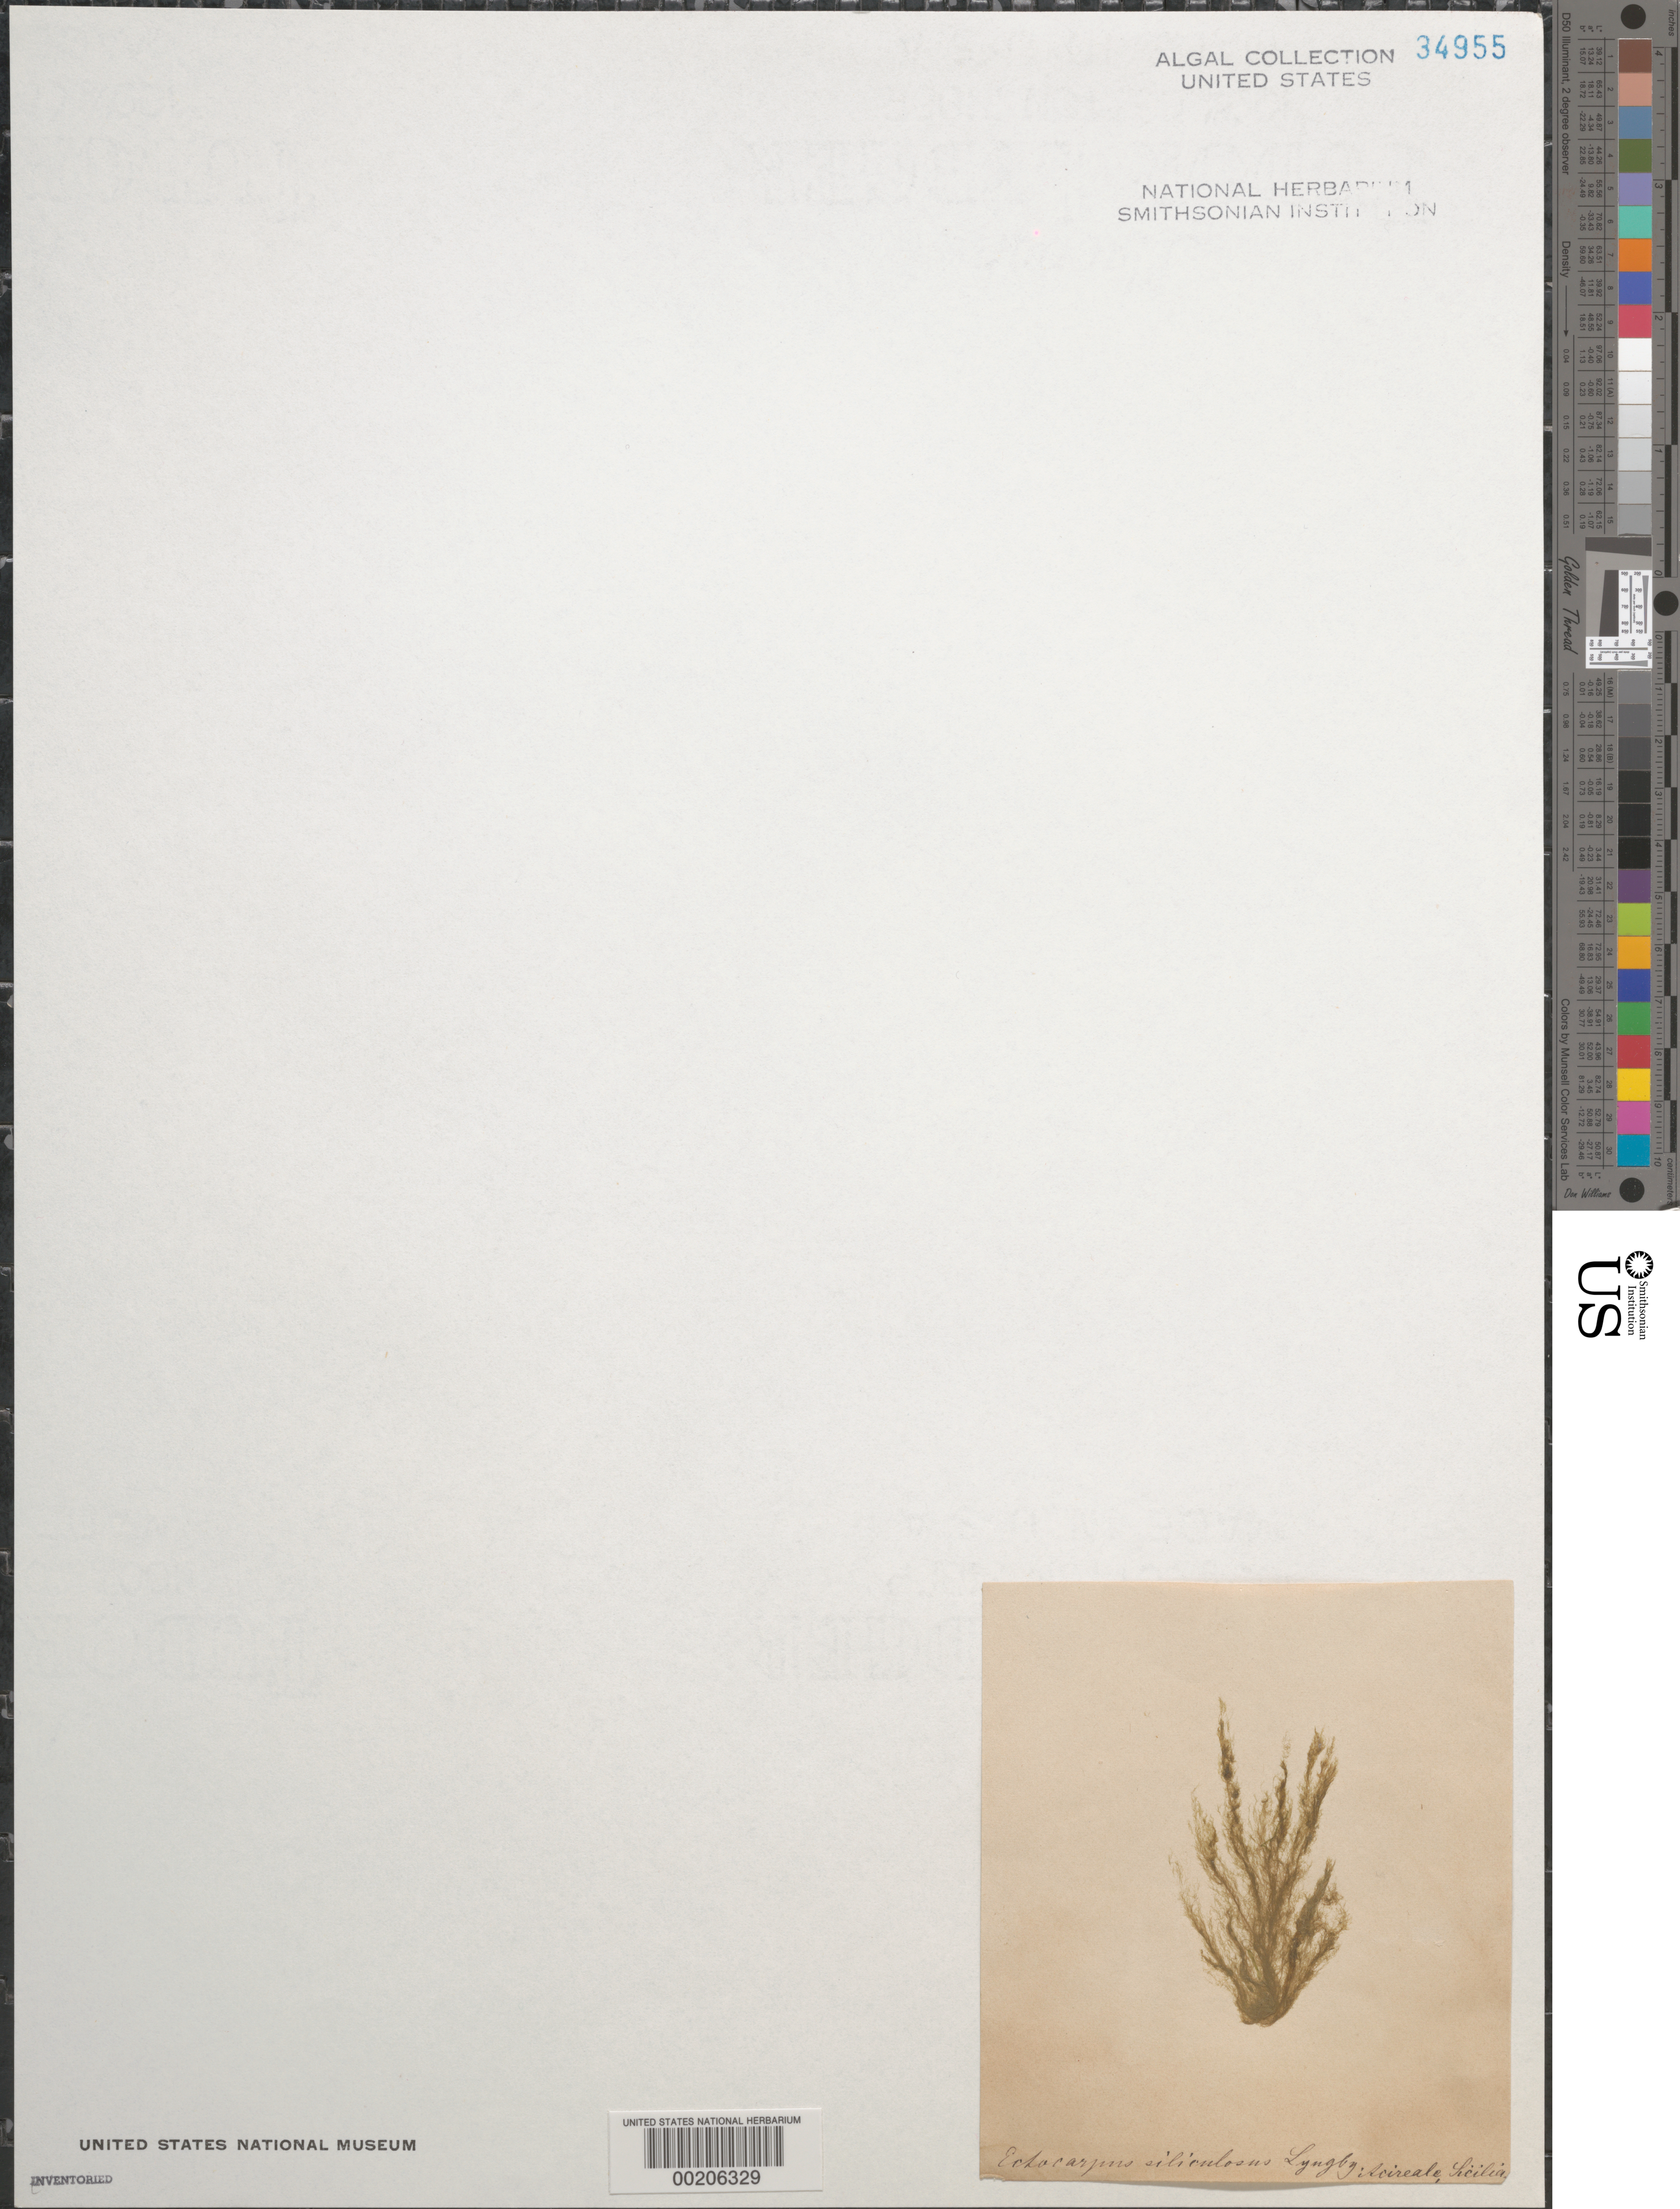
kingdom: Chromista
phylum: Ochrophyta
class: Phaeophyceae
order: Ectocarpales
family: Ectocarpaceae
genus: Ectocarpus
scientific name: Ectocarpus siliculosus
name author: (Dillwyn) Lyngbye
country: Italy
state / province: Siciliana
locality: prope Dreponaw (see notes)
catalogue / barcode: US 34955